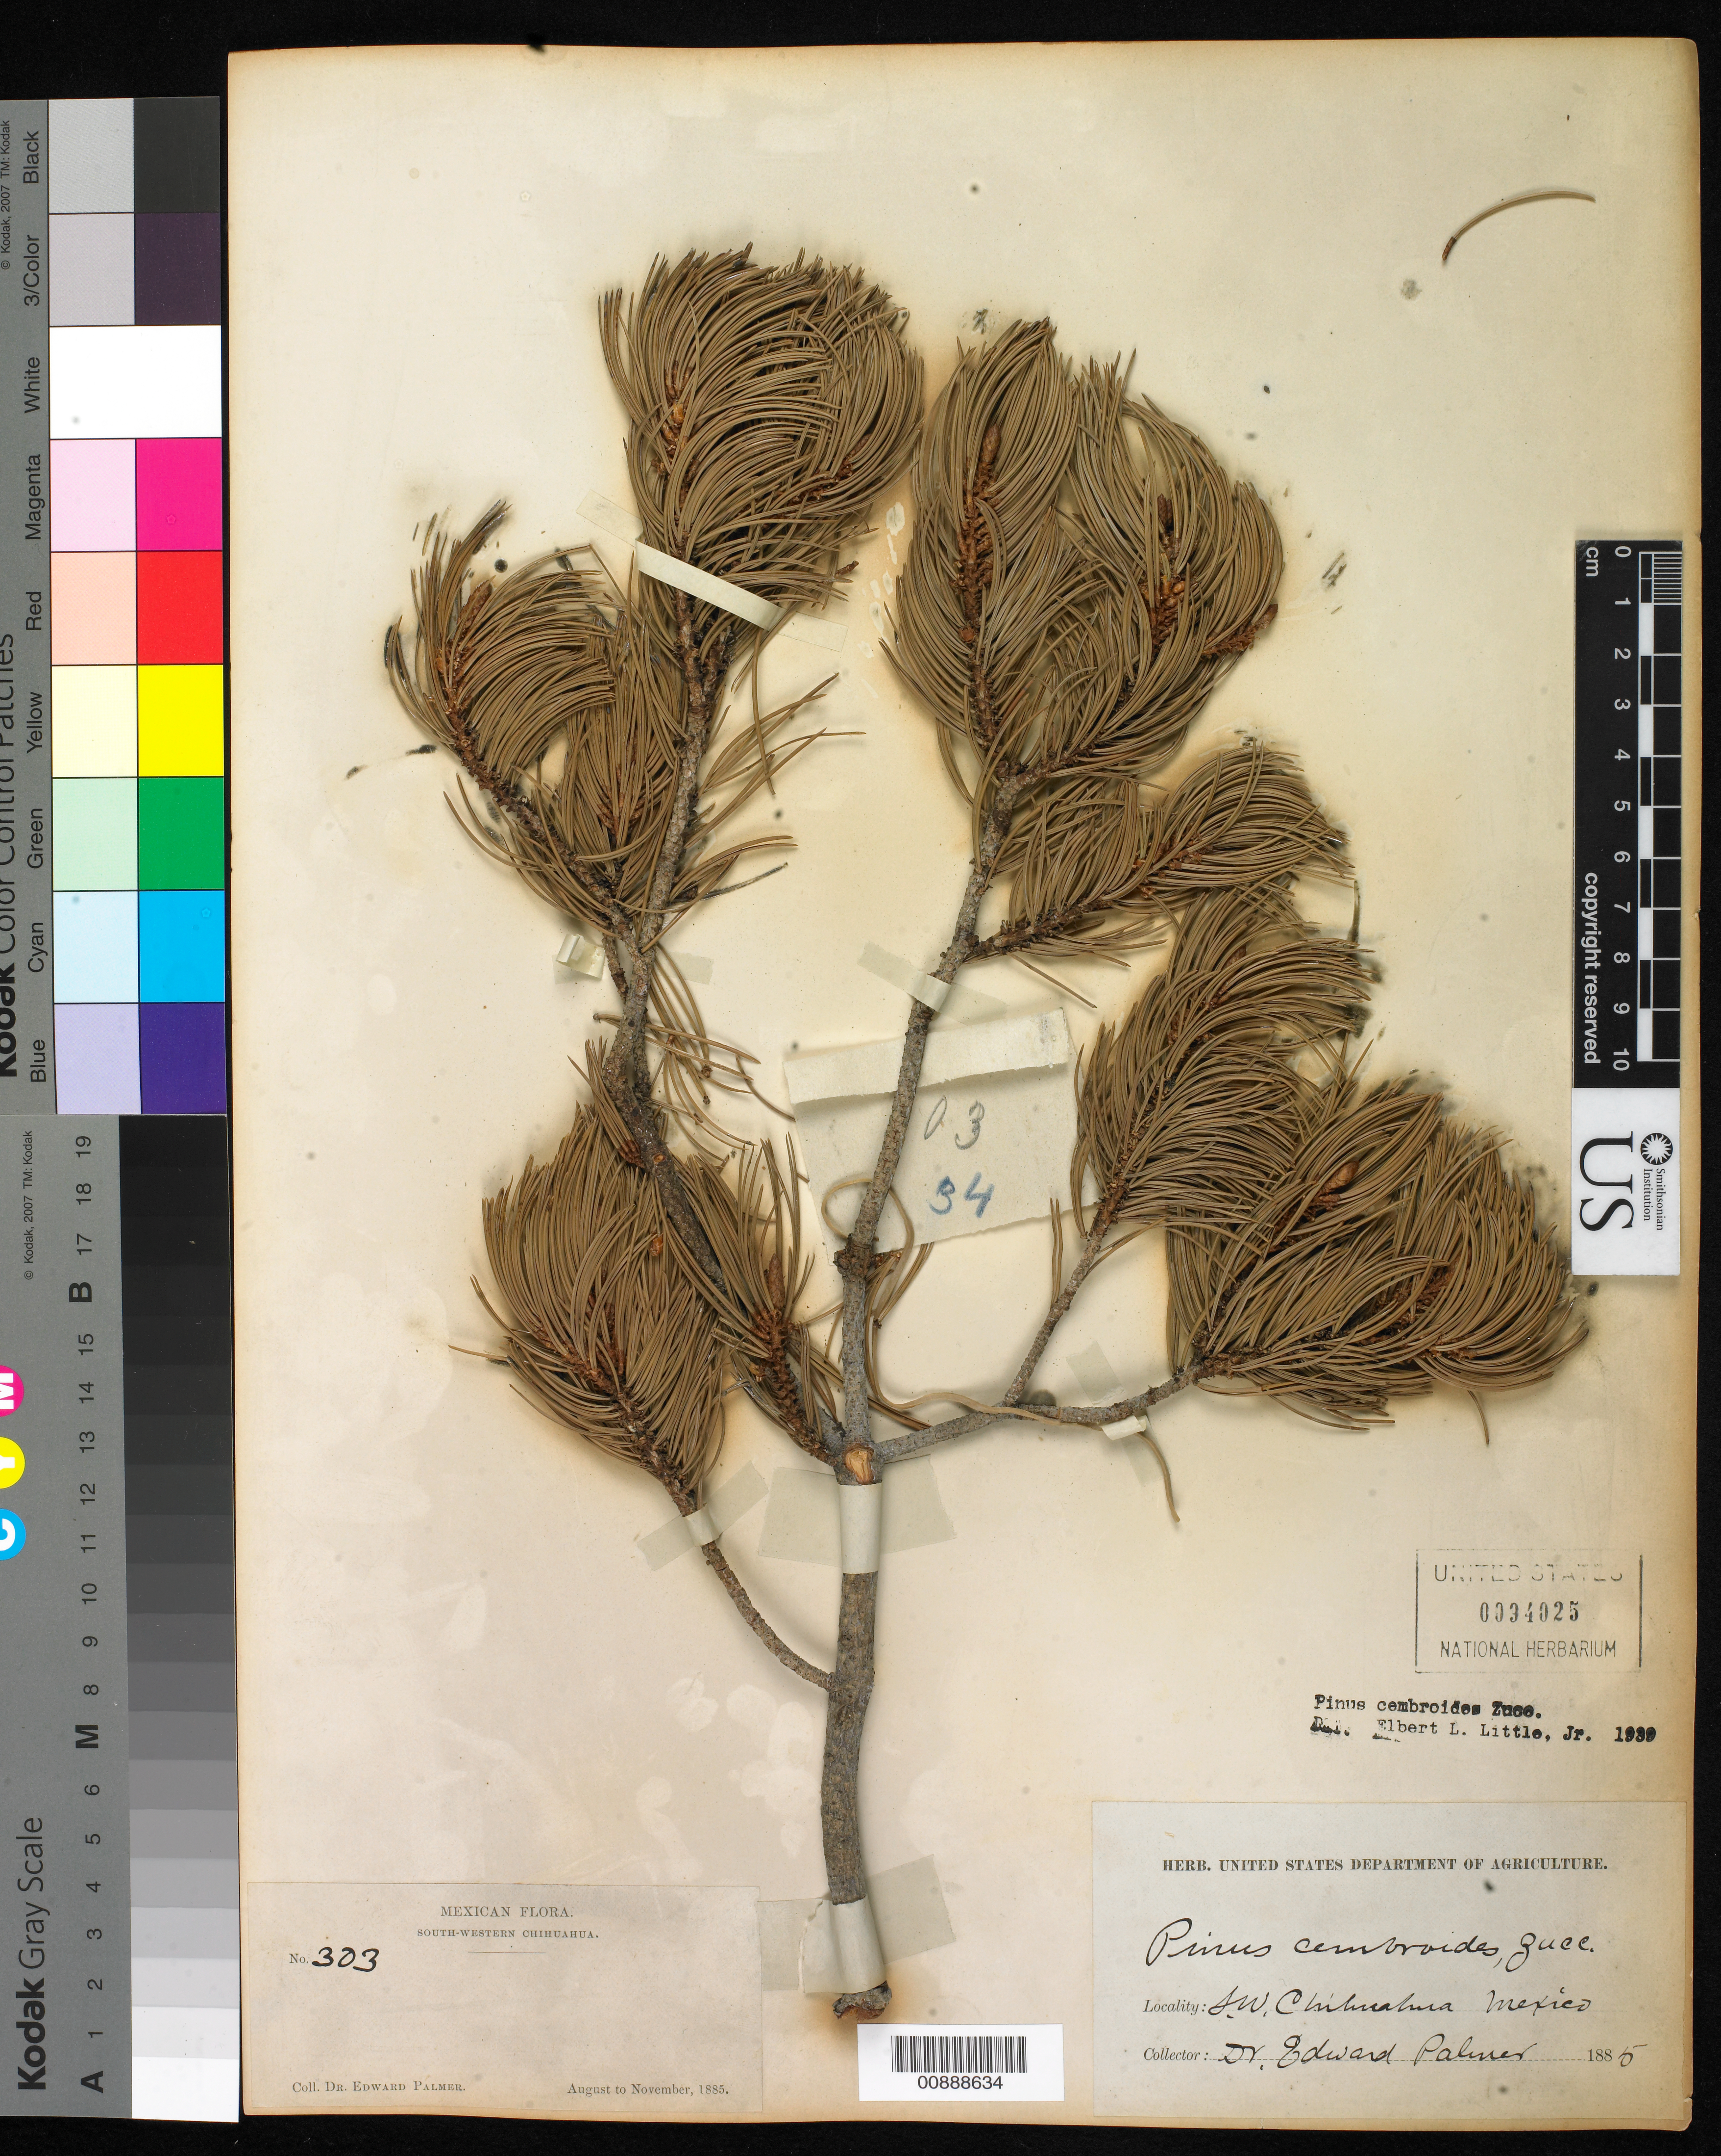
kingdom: Plantae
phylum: Tracheophyta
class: Pinopsida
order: Pinales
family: Pinaceae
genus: Pinus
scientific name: Pinus cembroides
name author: Zucc.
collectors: E. Palmer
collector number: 303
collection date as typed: Aug 1885 to -- Nov 1885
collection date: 1885-08/1885-11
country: Mexico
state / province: Chihuahua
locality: SW Chihuahua.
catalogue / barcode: US 94025